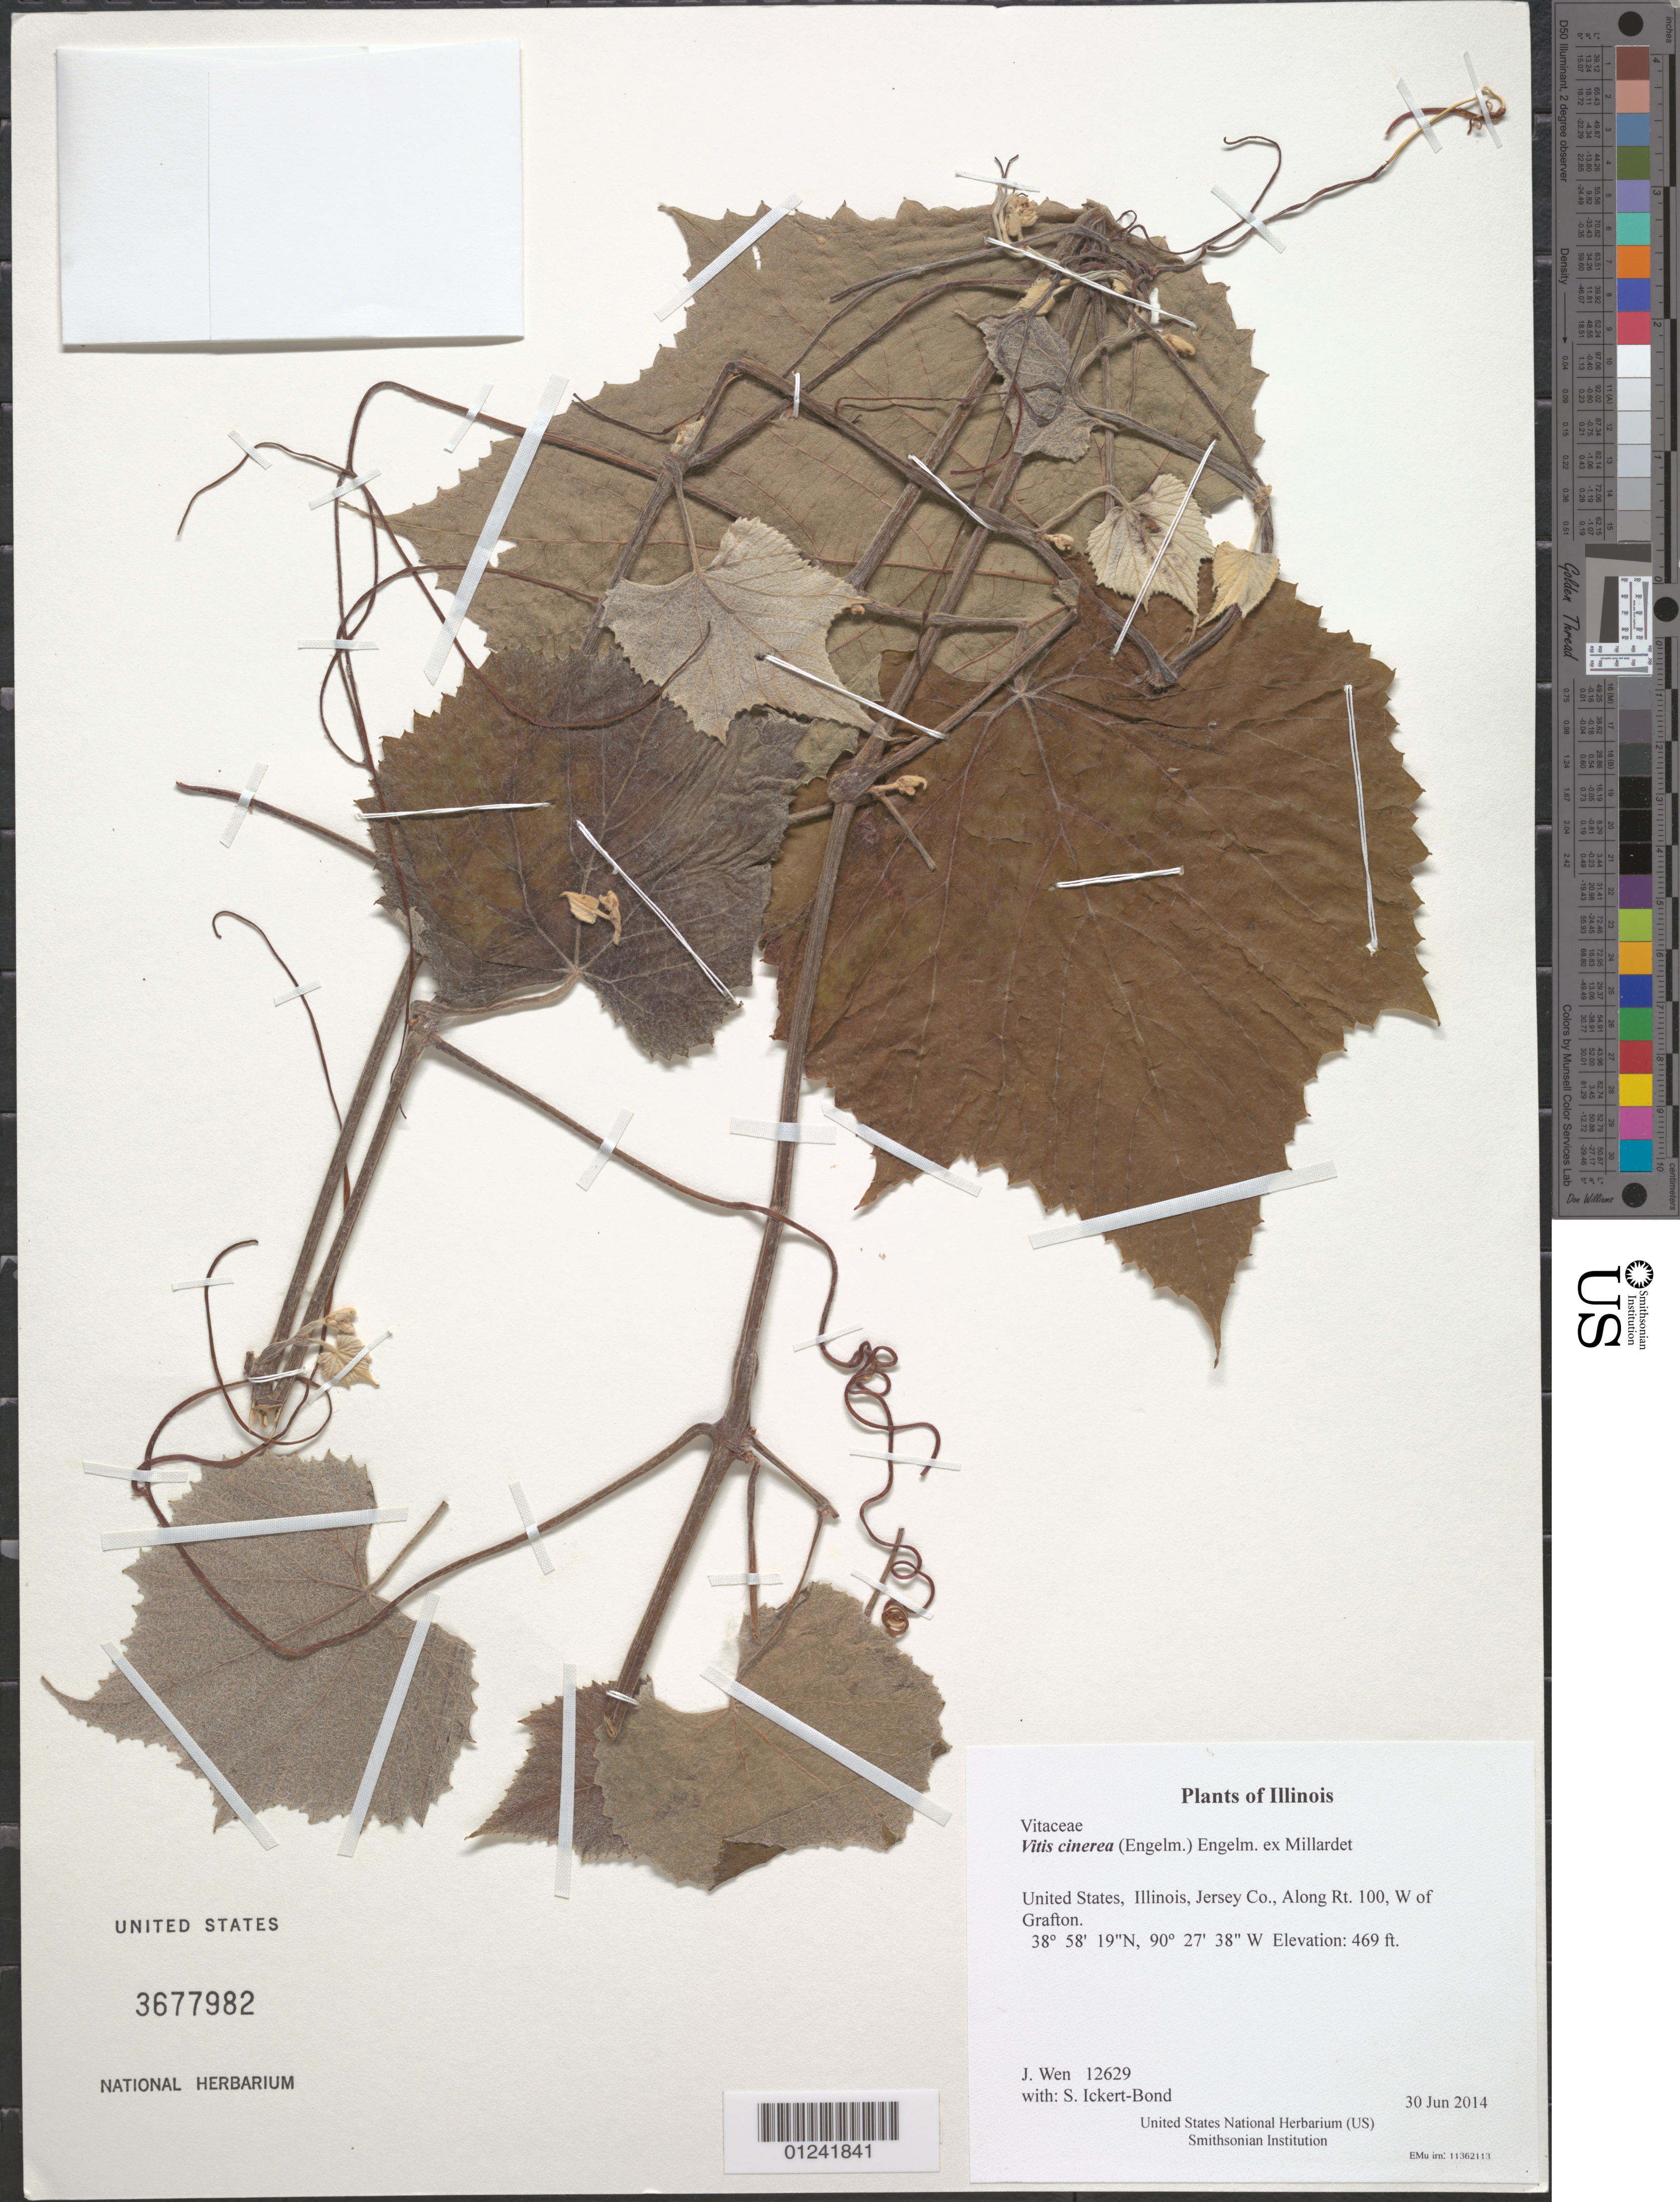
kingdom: Plantae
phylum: Tracheophyta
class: Magnoliopsida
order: Vitales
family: Vitaceae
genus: Vitis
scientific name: Vitis cinerea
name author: (Engelm.) Millardet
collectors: J. Wen & S. Ickert-Bond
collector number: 12629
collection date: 2014-06-30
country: United States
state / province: Illinois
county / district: Jersey Co.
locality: Along Rt. 100, W of Grafton.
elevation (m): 143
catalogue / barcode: US 3677982